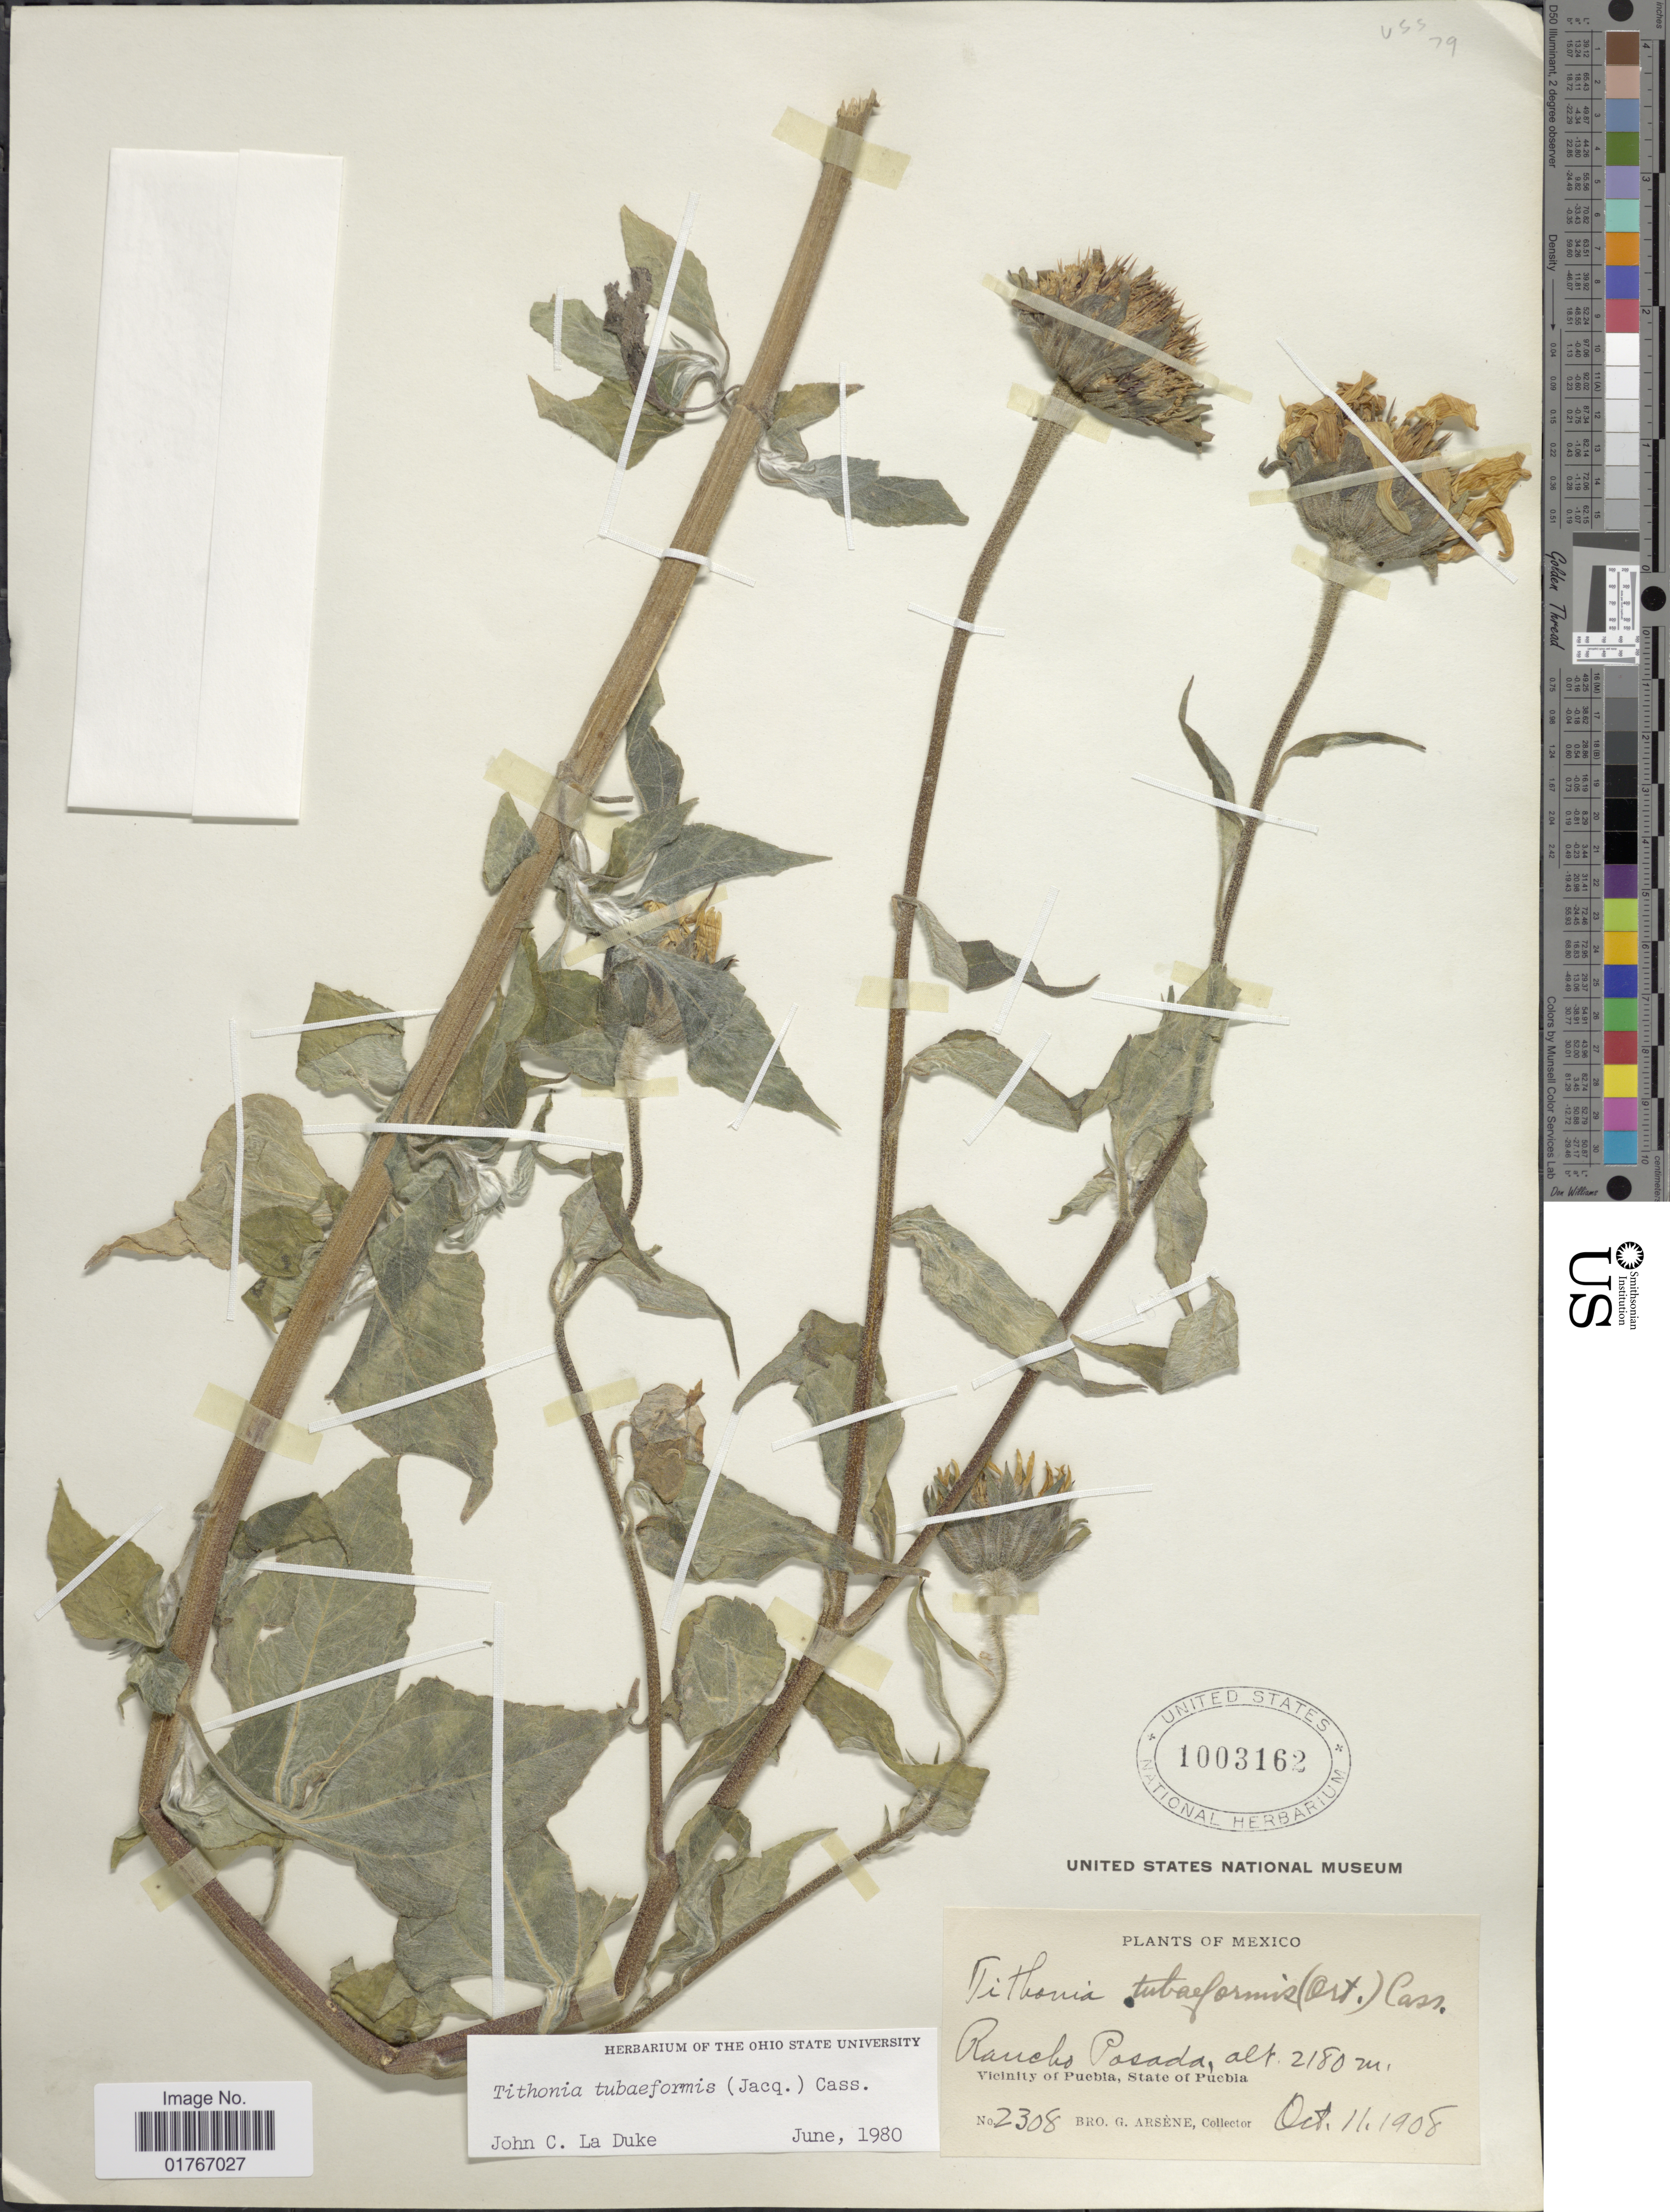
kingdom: Plantae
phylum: Tracheophyta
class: Magnoliopsida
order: Asterales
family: Asteraceae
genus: Tithonia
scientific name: Tithonia tubaeformis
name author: (Jacq.) Cass.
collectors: Bro. G. Arsène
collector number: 2308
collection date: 1908-10-11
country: Mexico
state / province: Puebla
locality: Rancho Pasada, Vicinity of Puebla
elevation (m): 2180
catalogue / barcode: US 1003162